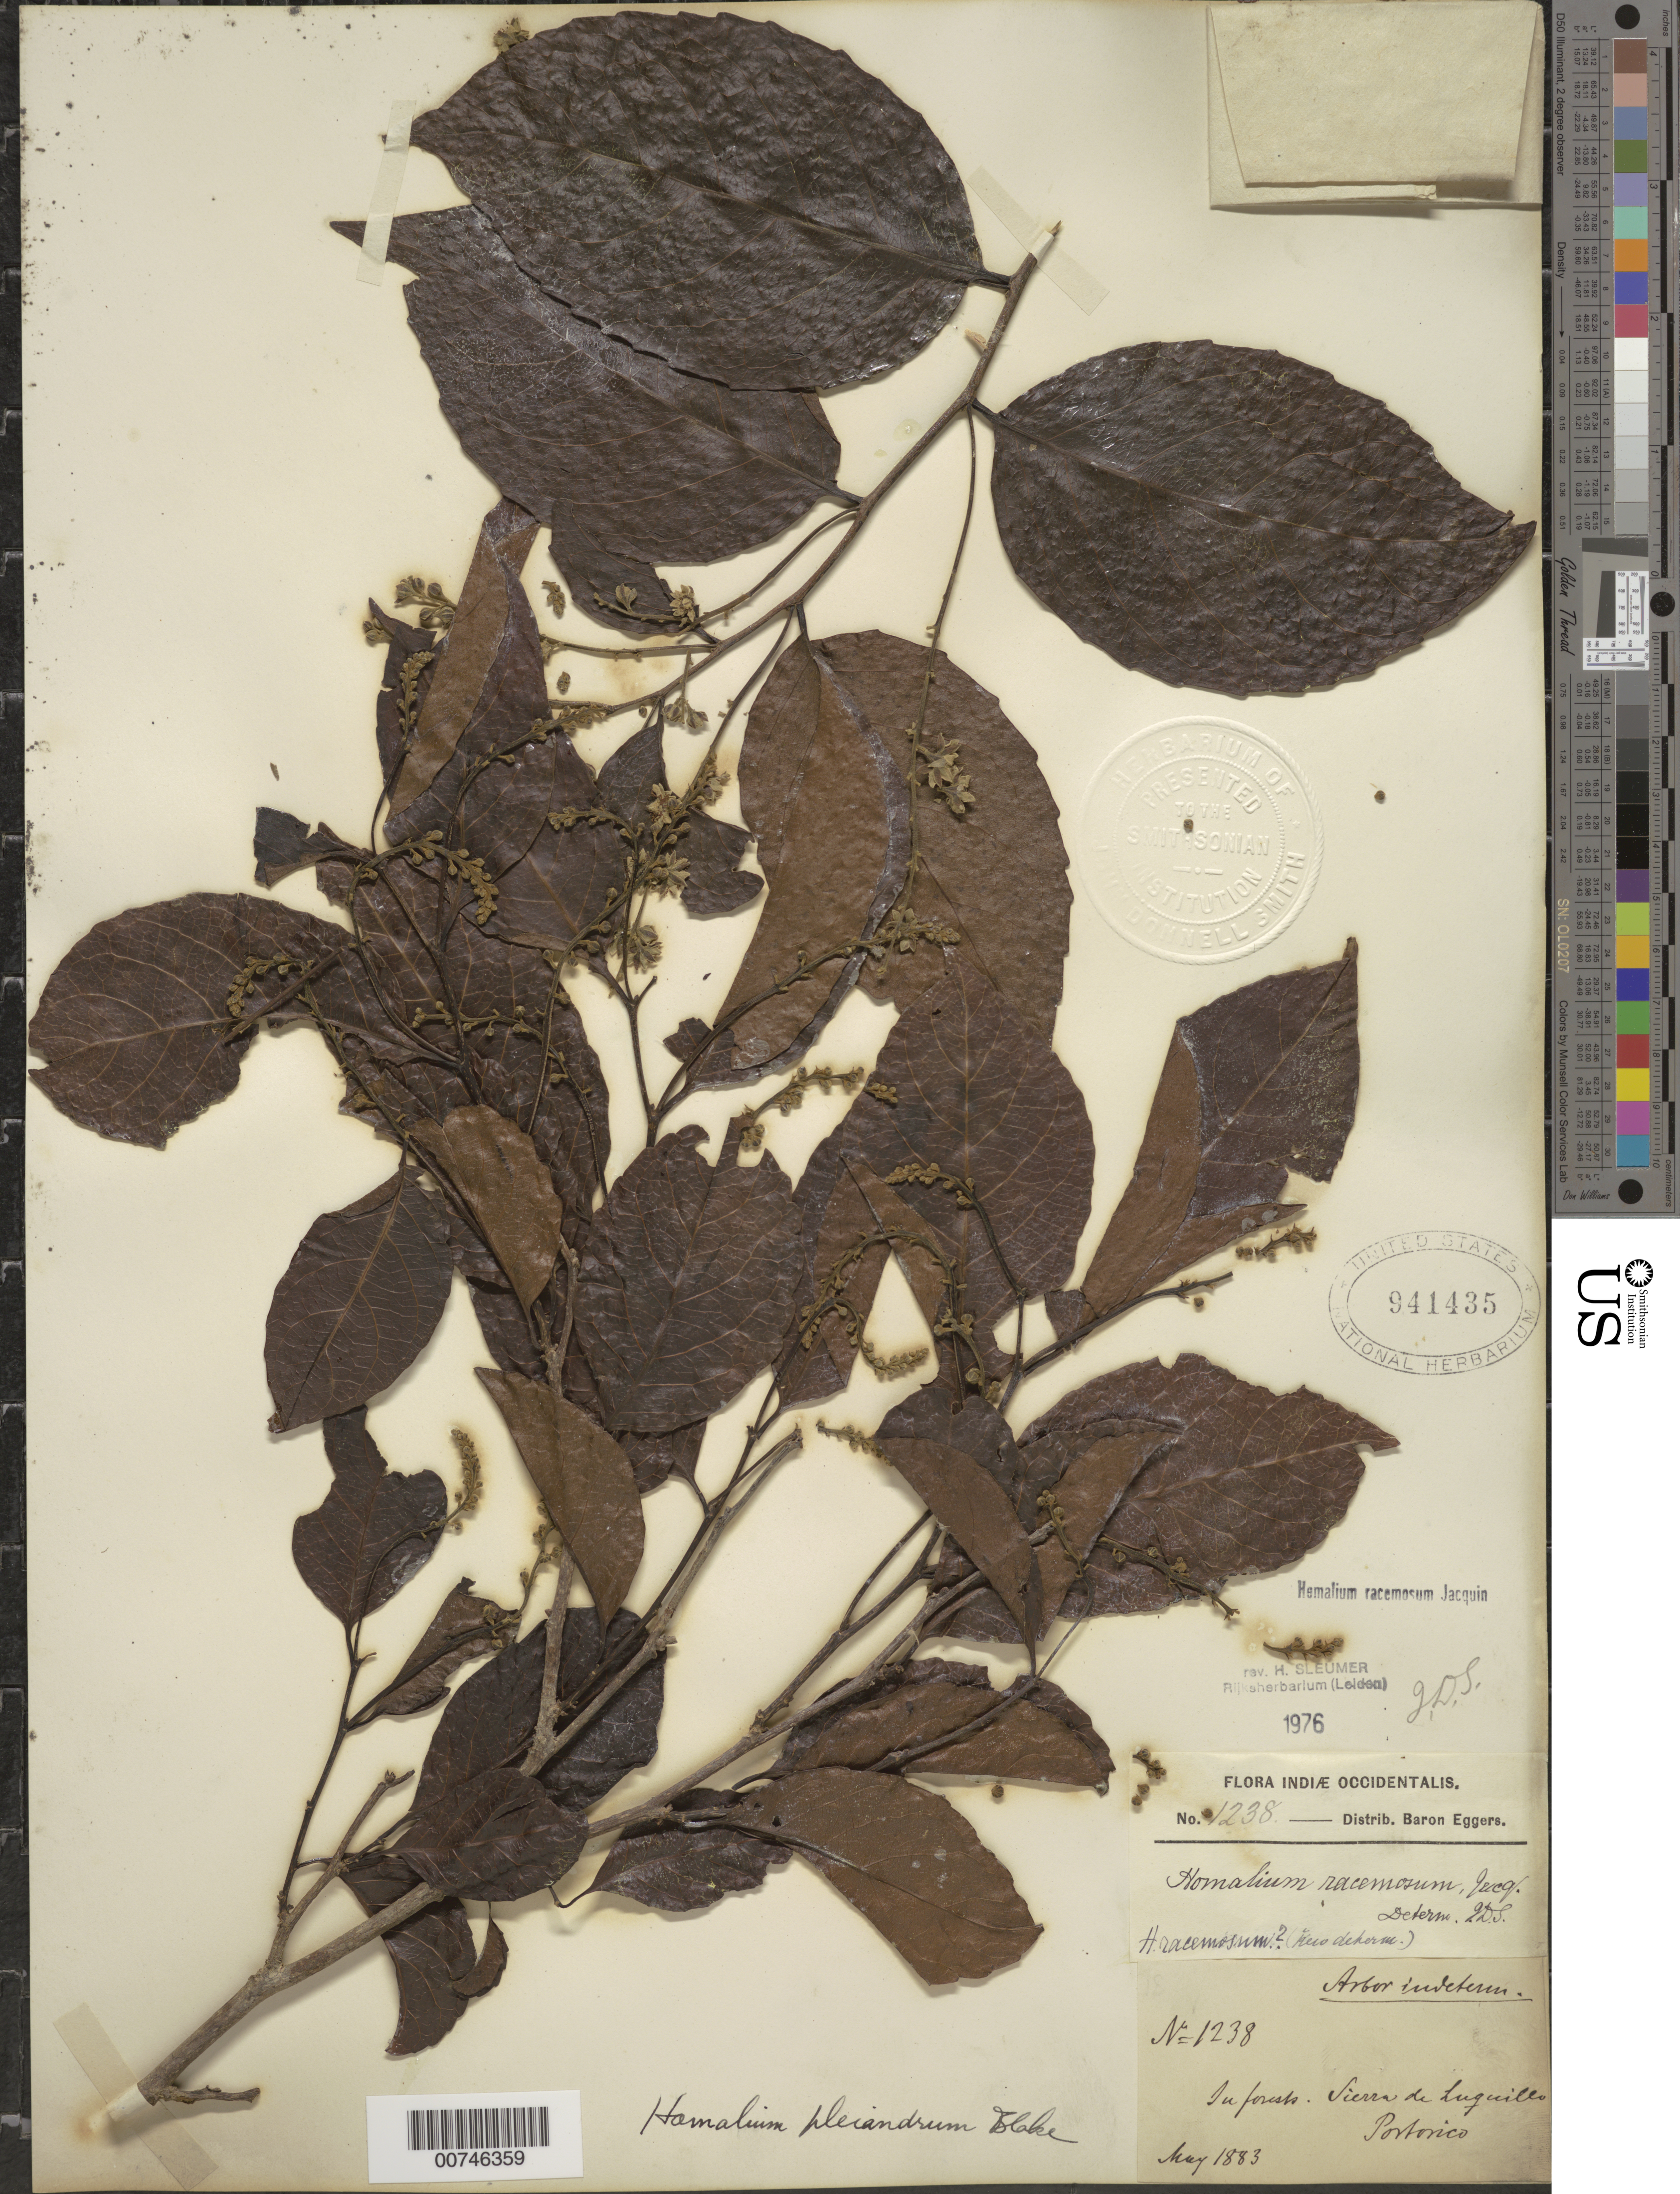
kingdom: Plantae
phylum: Tracheophyta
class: Magnoliopsida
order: Malpighiales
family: Salicaceae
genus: Homalium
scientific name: Homalium racemosum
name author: Jacq.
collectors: H. F. A. von Eggers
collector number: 1238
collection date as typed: May 1883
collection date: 1883-05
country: Puerto Rico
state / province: Luquillo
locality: Sierra de Luquillo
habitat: In forest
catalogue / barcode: US 941435